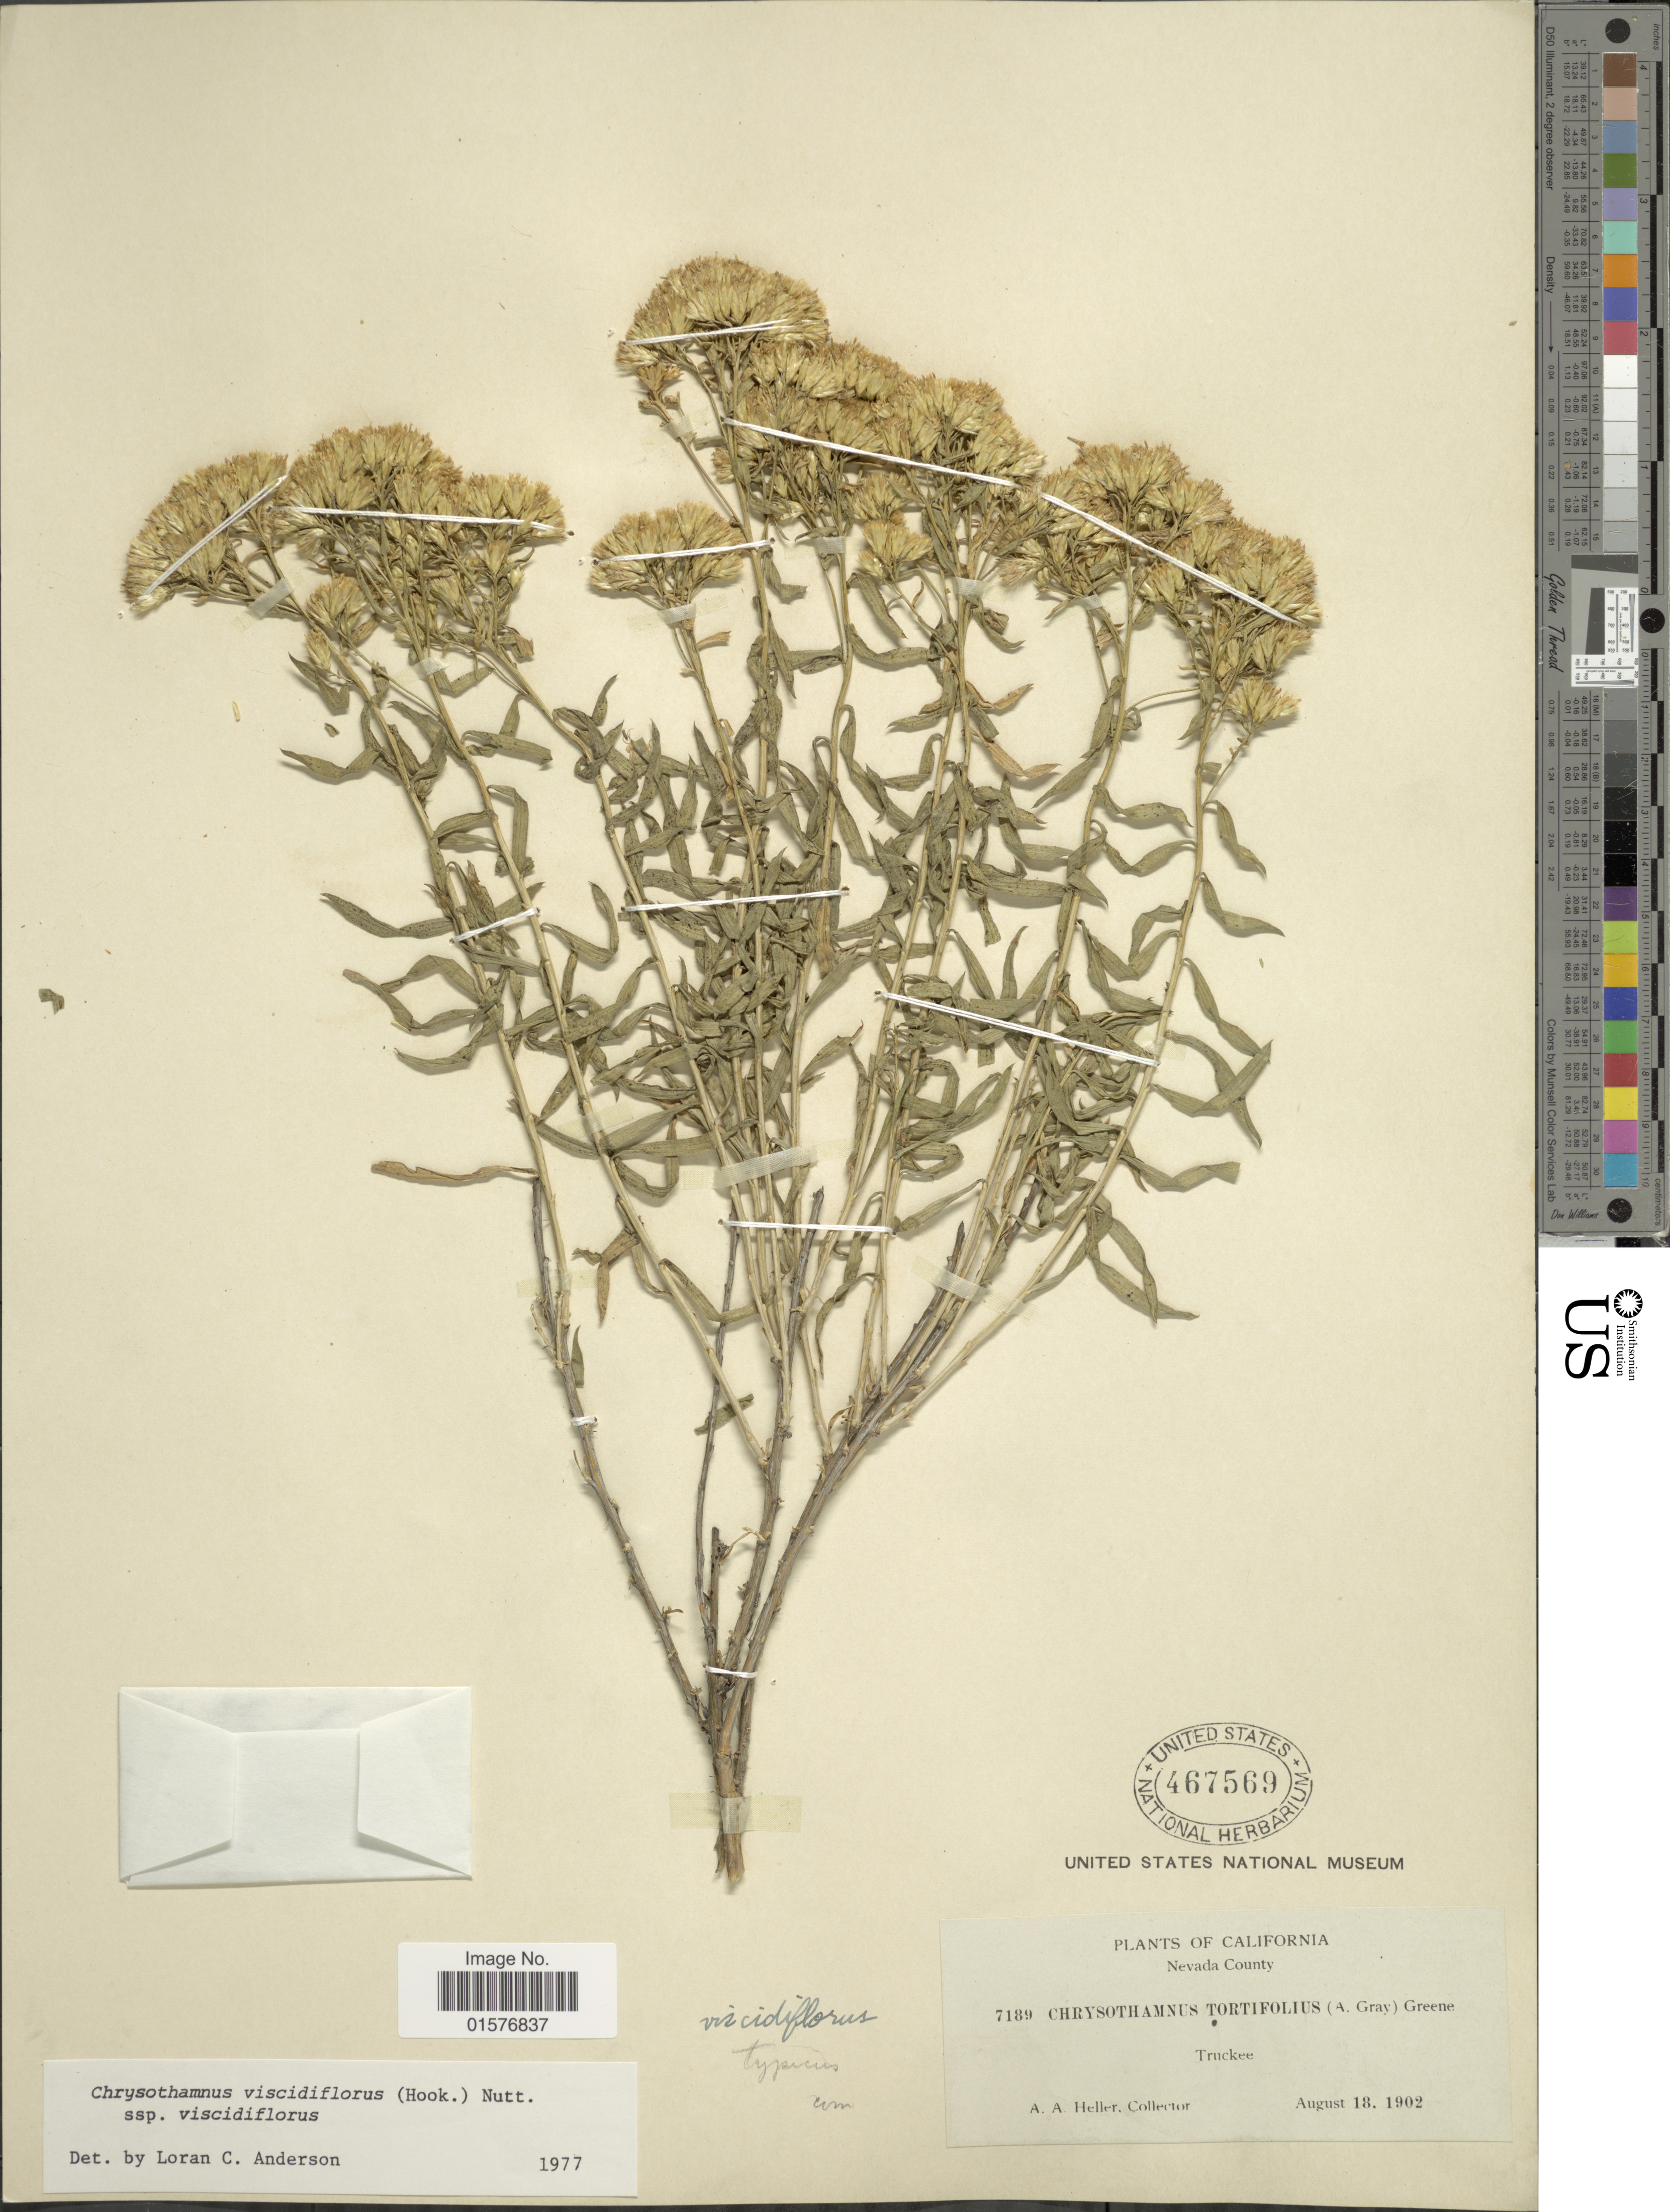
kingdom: Plantae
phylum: Tracheophyta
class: Magnoliopsida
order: Asterales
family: Asteraceae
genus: Chrysothamnus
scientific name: Chrysothamnus viscidiflorus subsp. viscidiflorus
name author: (Hook.) Nutt.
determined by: Urbatsch, Lowell E., Curator (LSU), Louisiana State University (UNITED STATES)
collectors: A. A. Heller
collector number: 7189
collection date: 1902-08-18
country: United States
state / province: California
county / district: Nevada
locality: Nevada County, Truckee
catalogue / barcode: US 467569